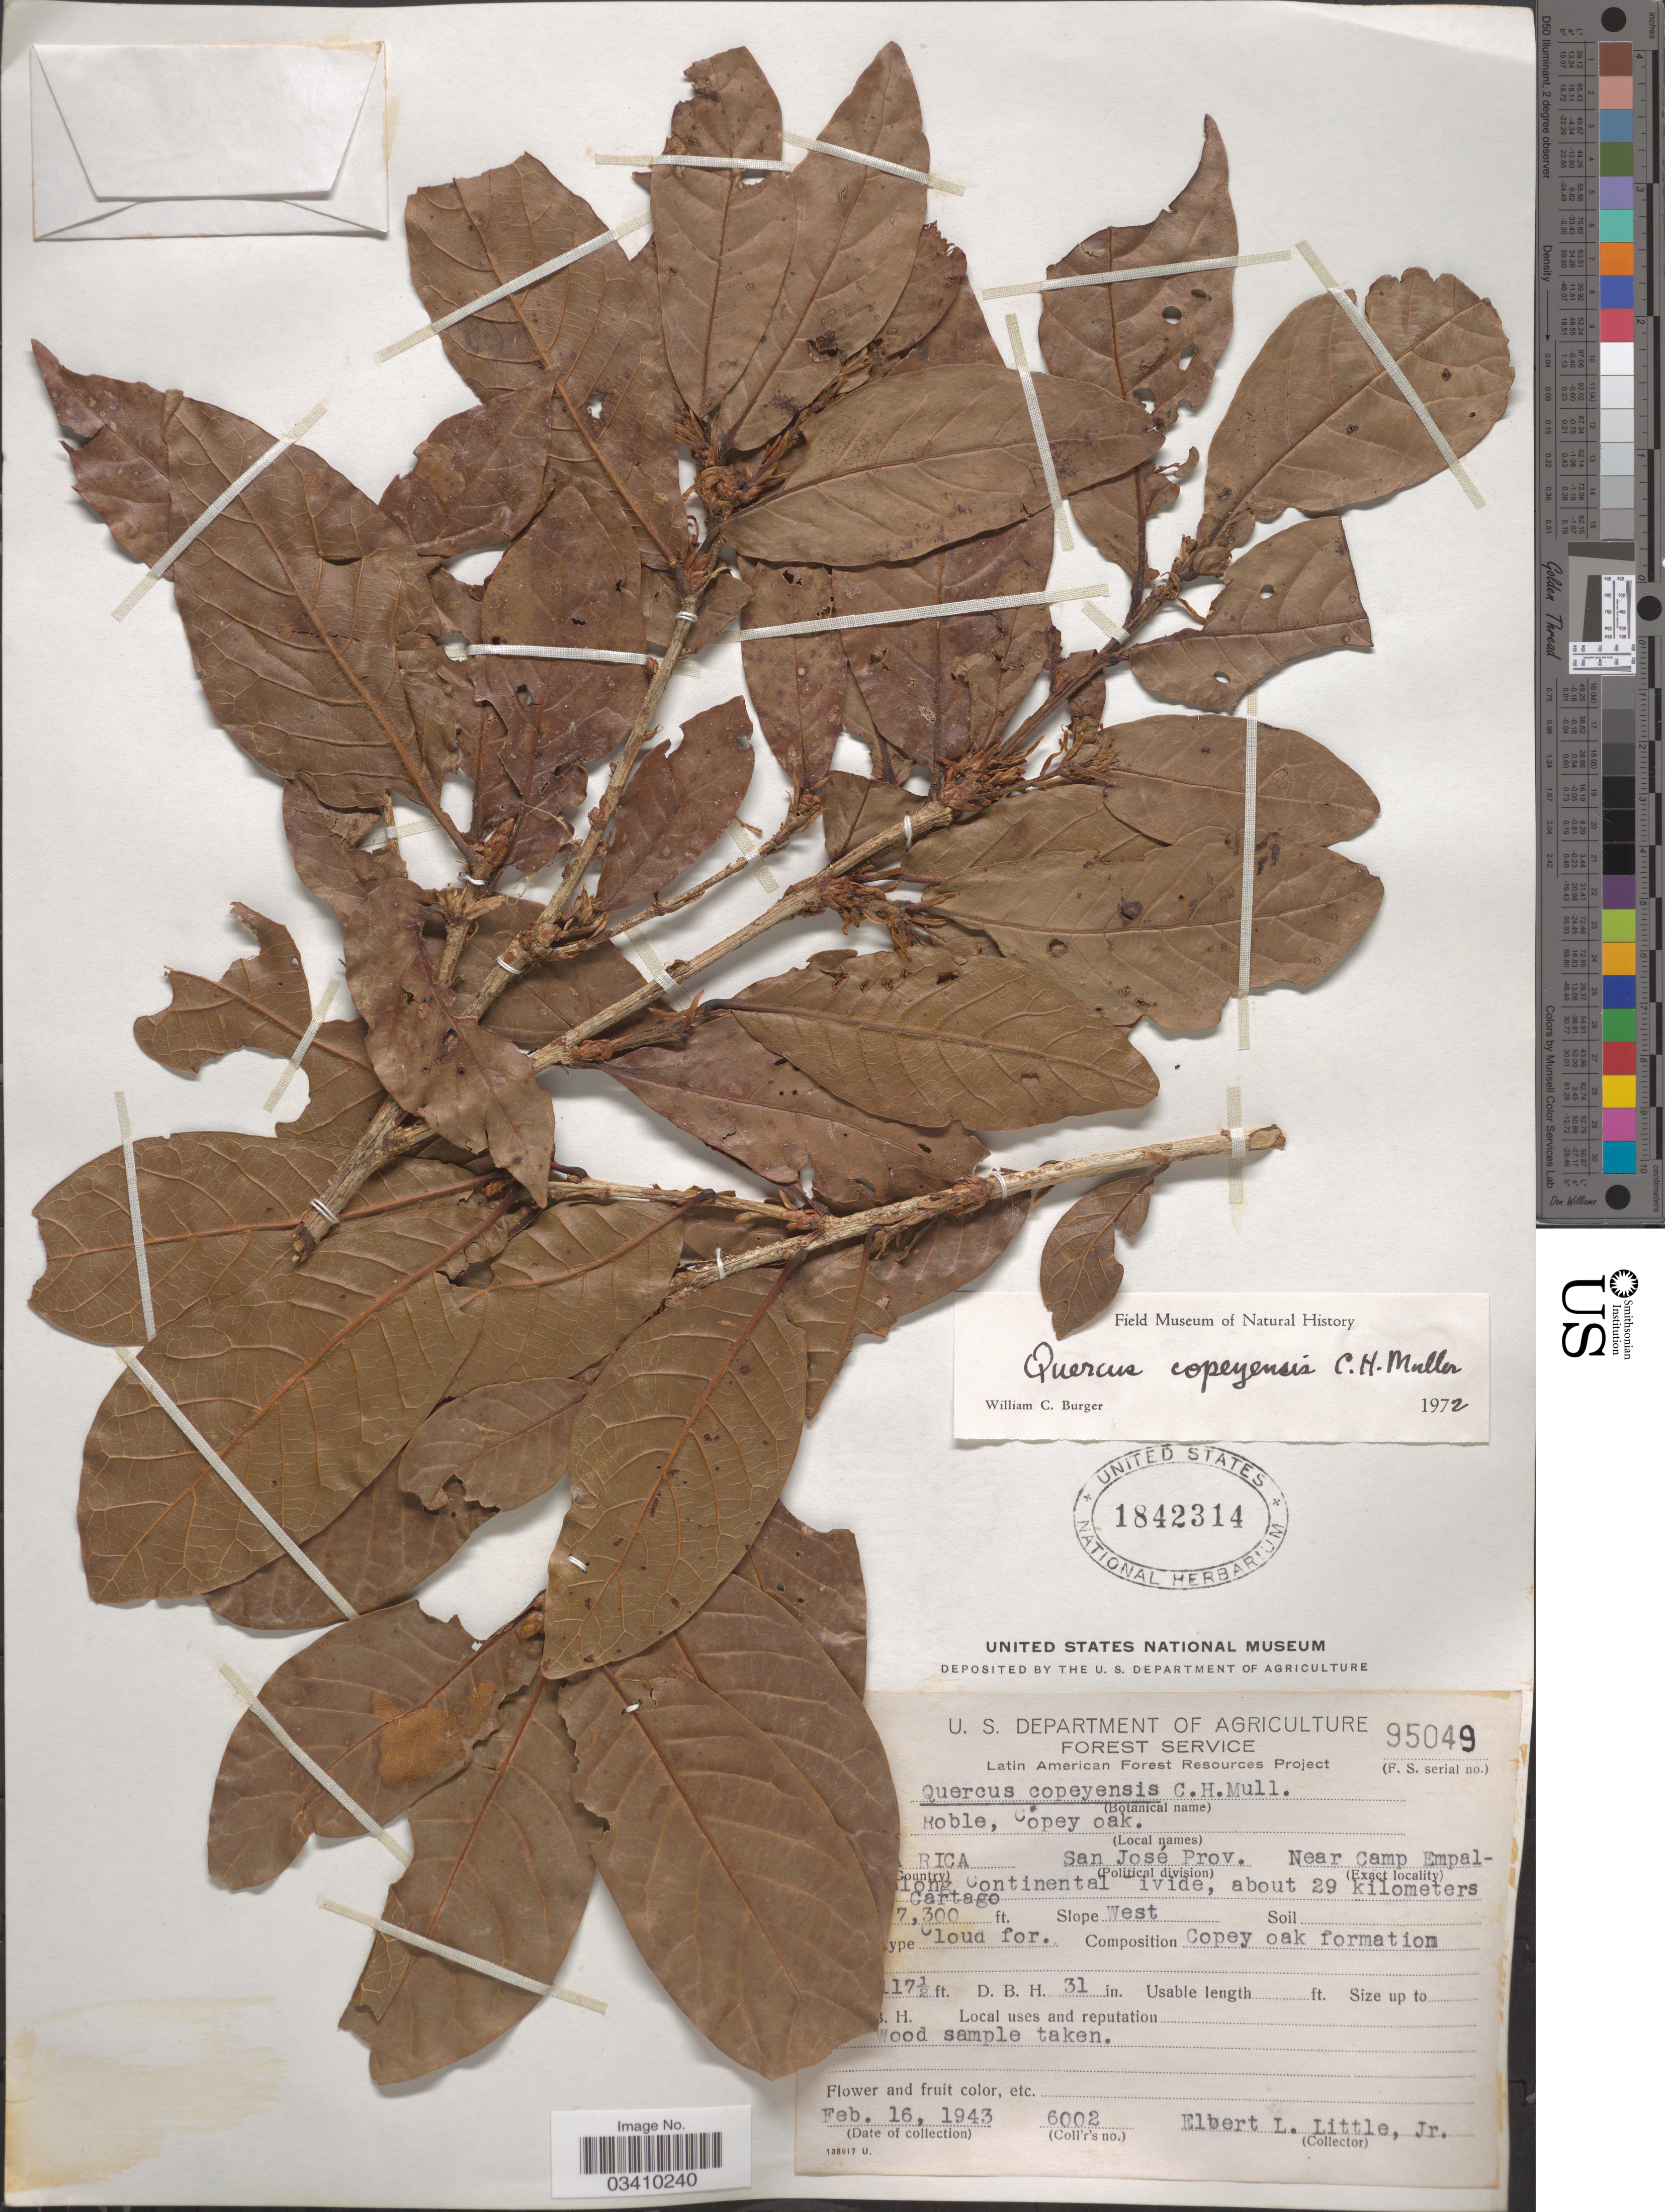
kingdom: Plantae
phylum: Tracheophyta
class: Magnoliopsida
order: Fagales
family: Fagaceae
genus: Quercus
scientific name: Quercus copeyensis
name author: C.H. Müll.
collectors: E. L. Little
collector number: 6002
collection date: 1943-02-16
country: Costa Rica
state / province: San José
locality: Near Camp Empal[illegible text], along Continental divide, about 29 kilometers [illegible text] Cartago.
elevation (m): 2225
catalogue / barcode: US 1842314